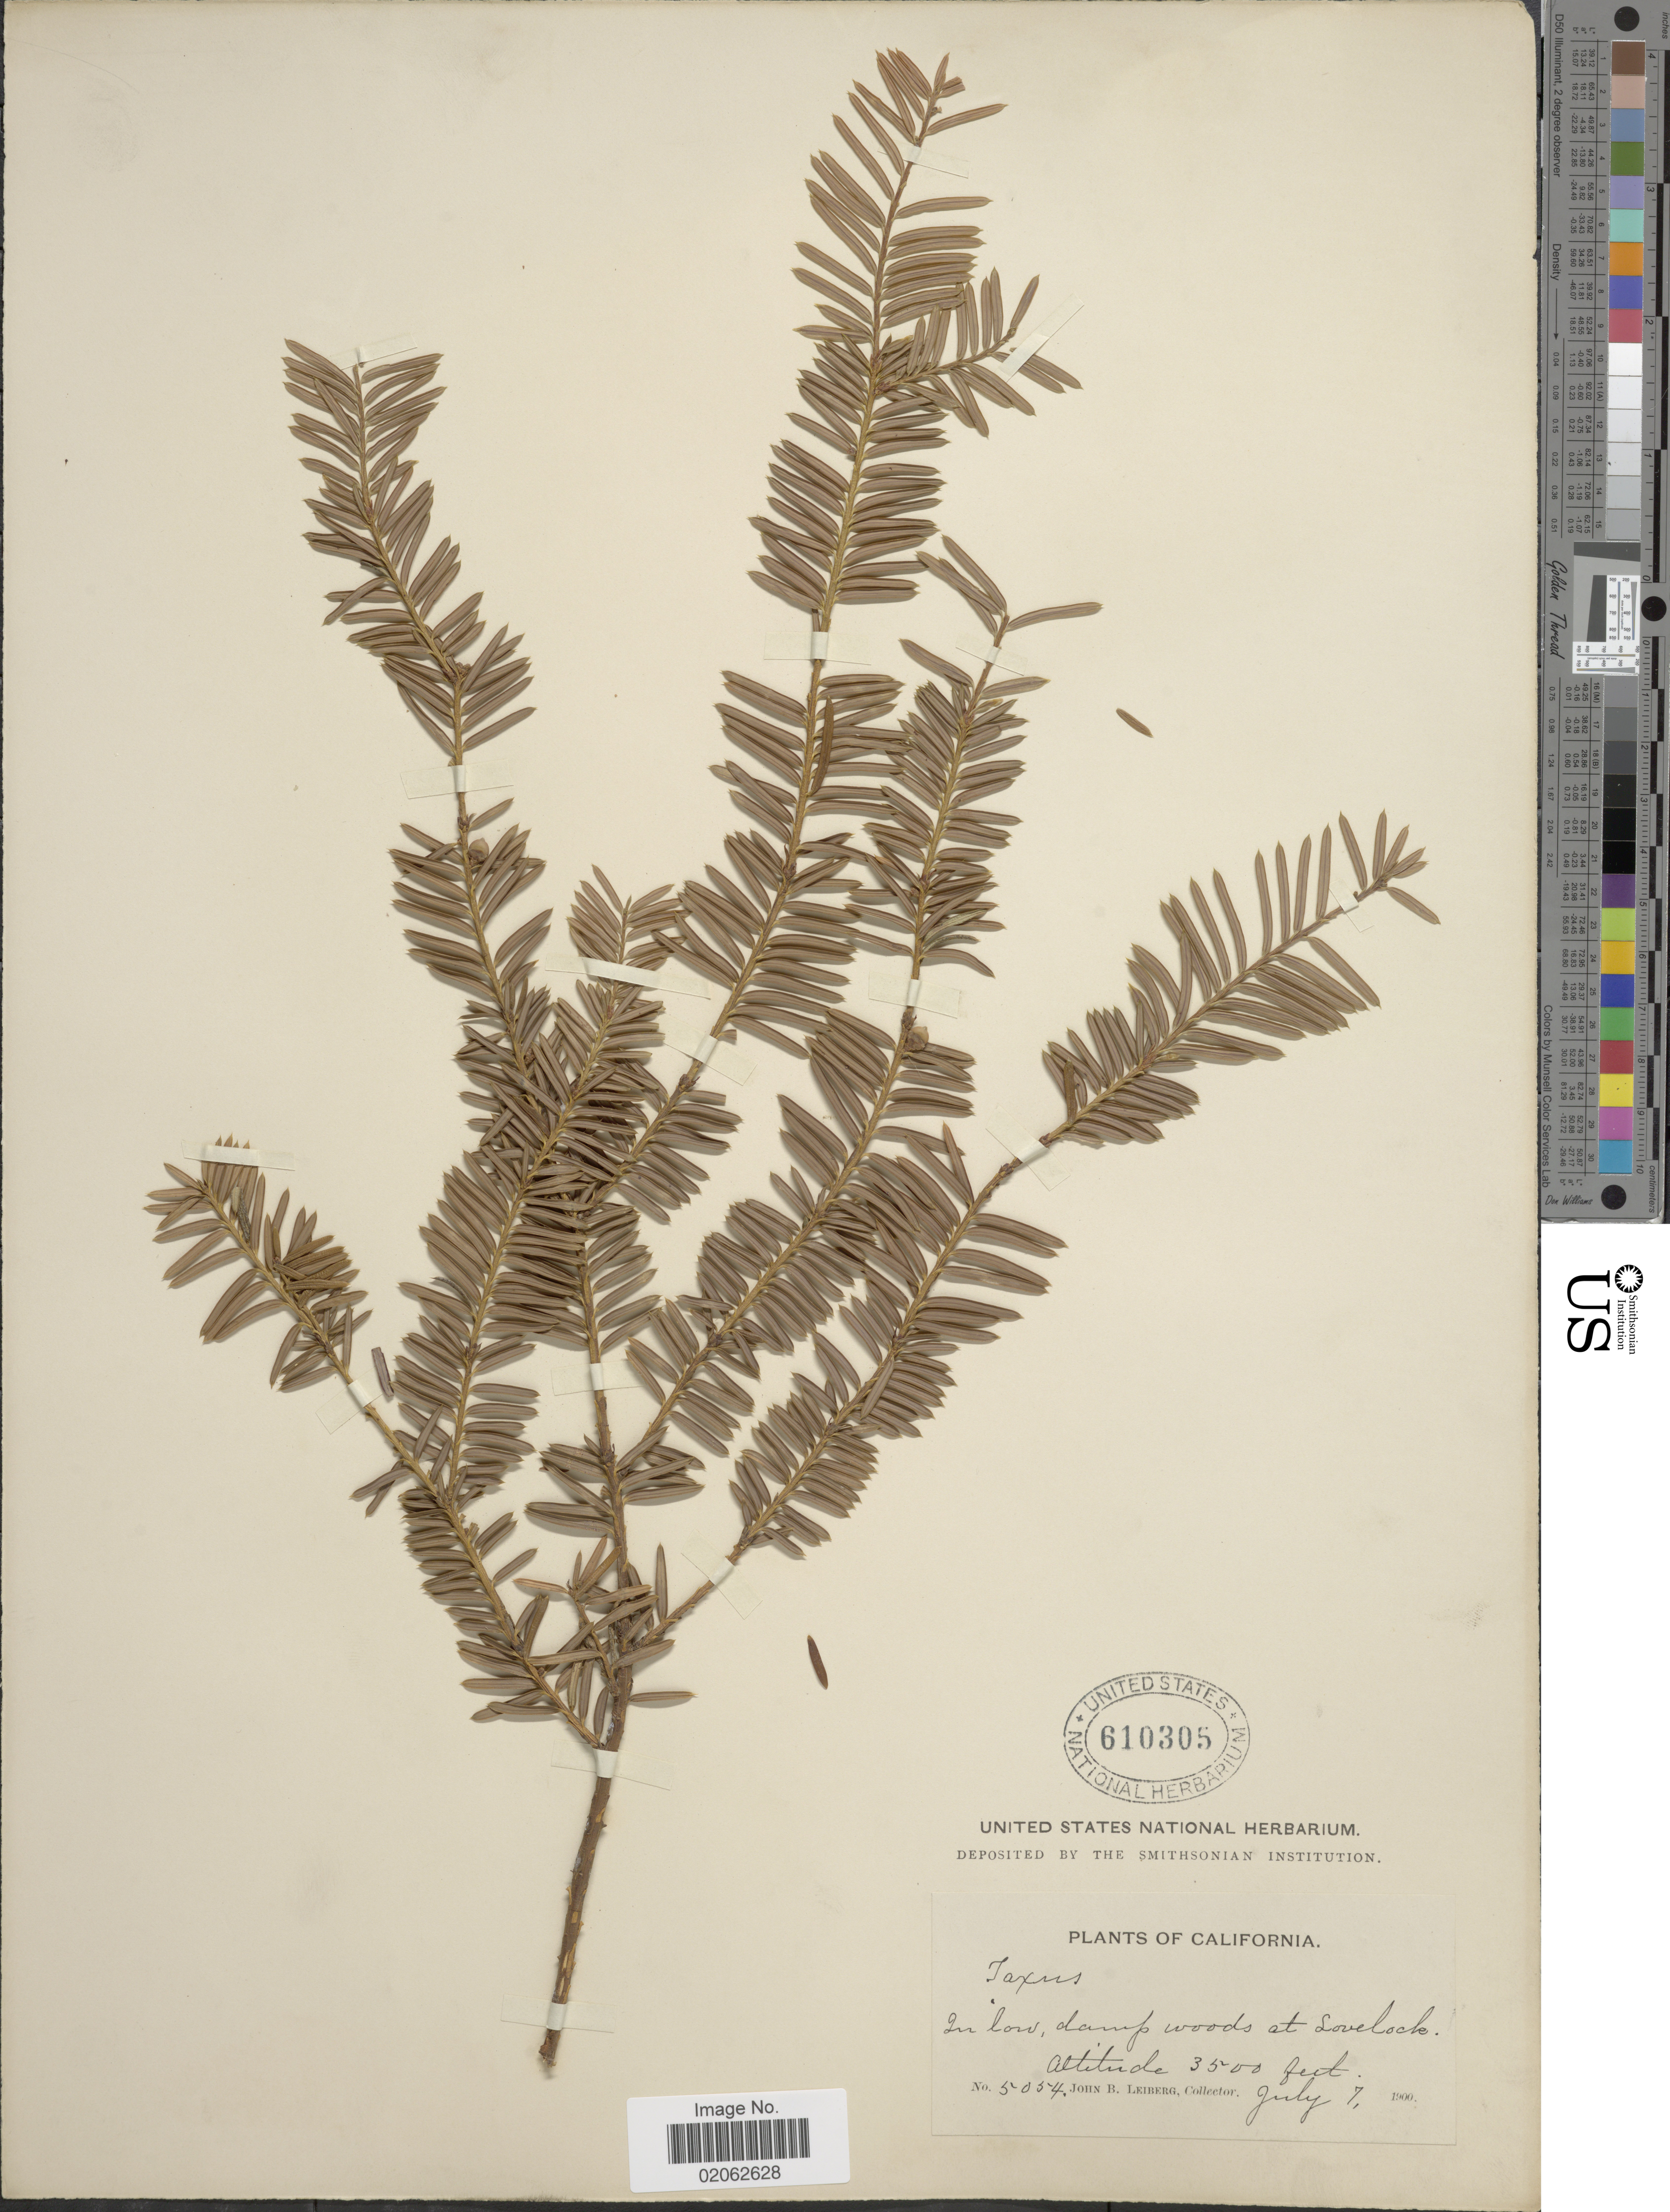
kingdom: Plantae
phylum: Tracheophyta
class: Pinopsida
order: Pinales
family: Taxaceae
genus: Taxus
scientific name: Taxus brevifolia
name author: Nutt.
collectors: J. B. Leiberg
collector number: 5054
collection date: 1900-07-07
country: United States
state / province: California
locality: In low, damp woods at Lovelock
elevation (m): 1067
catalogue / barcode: US 610305